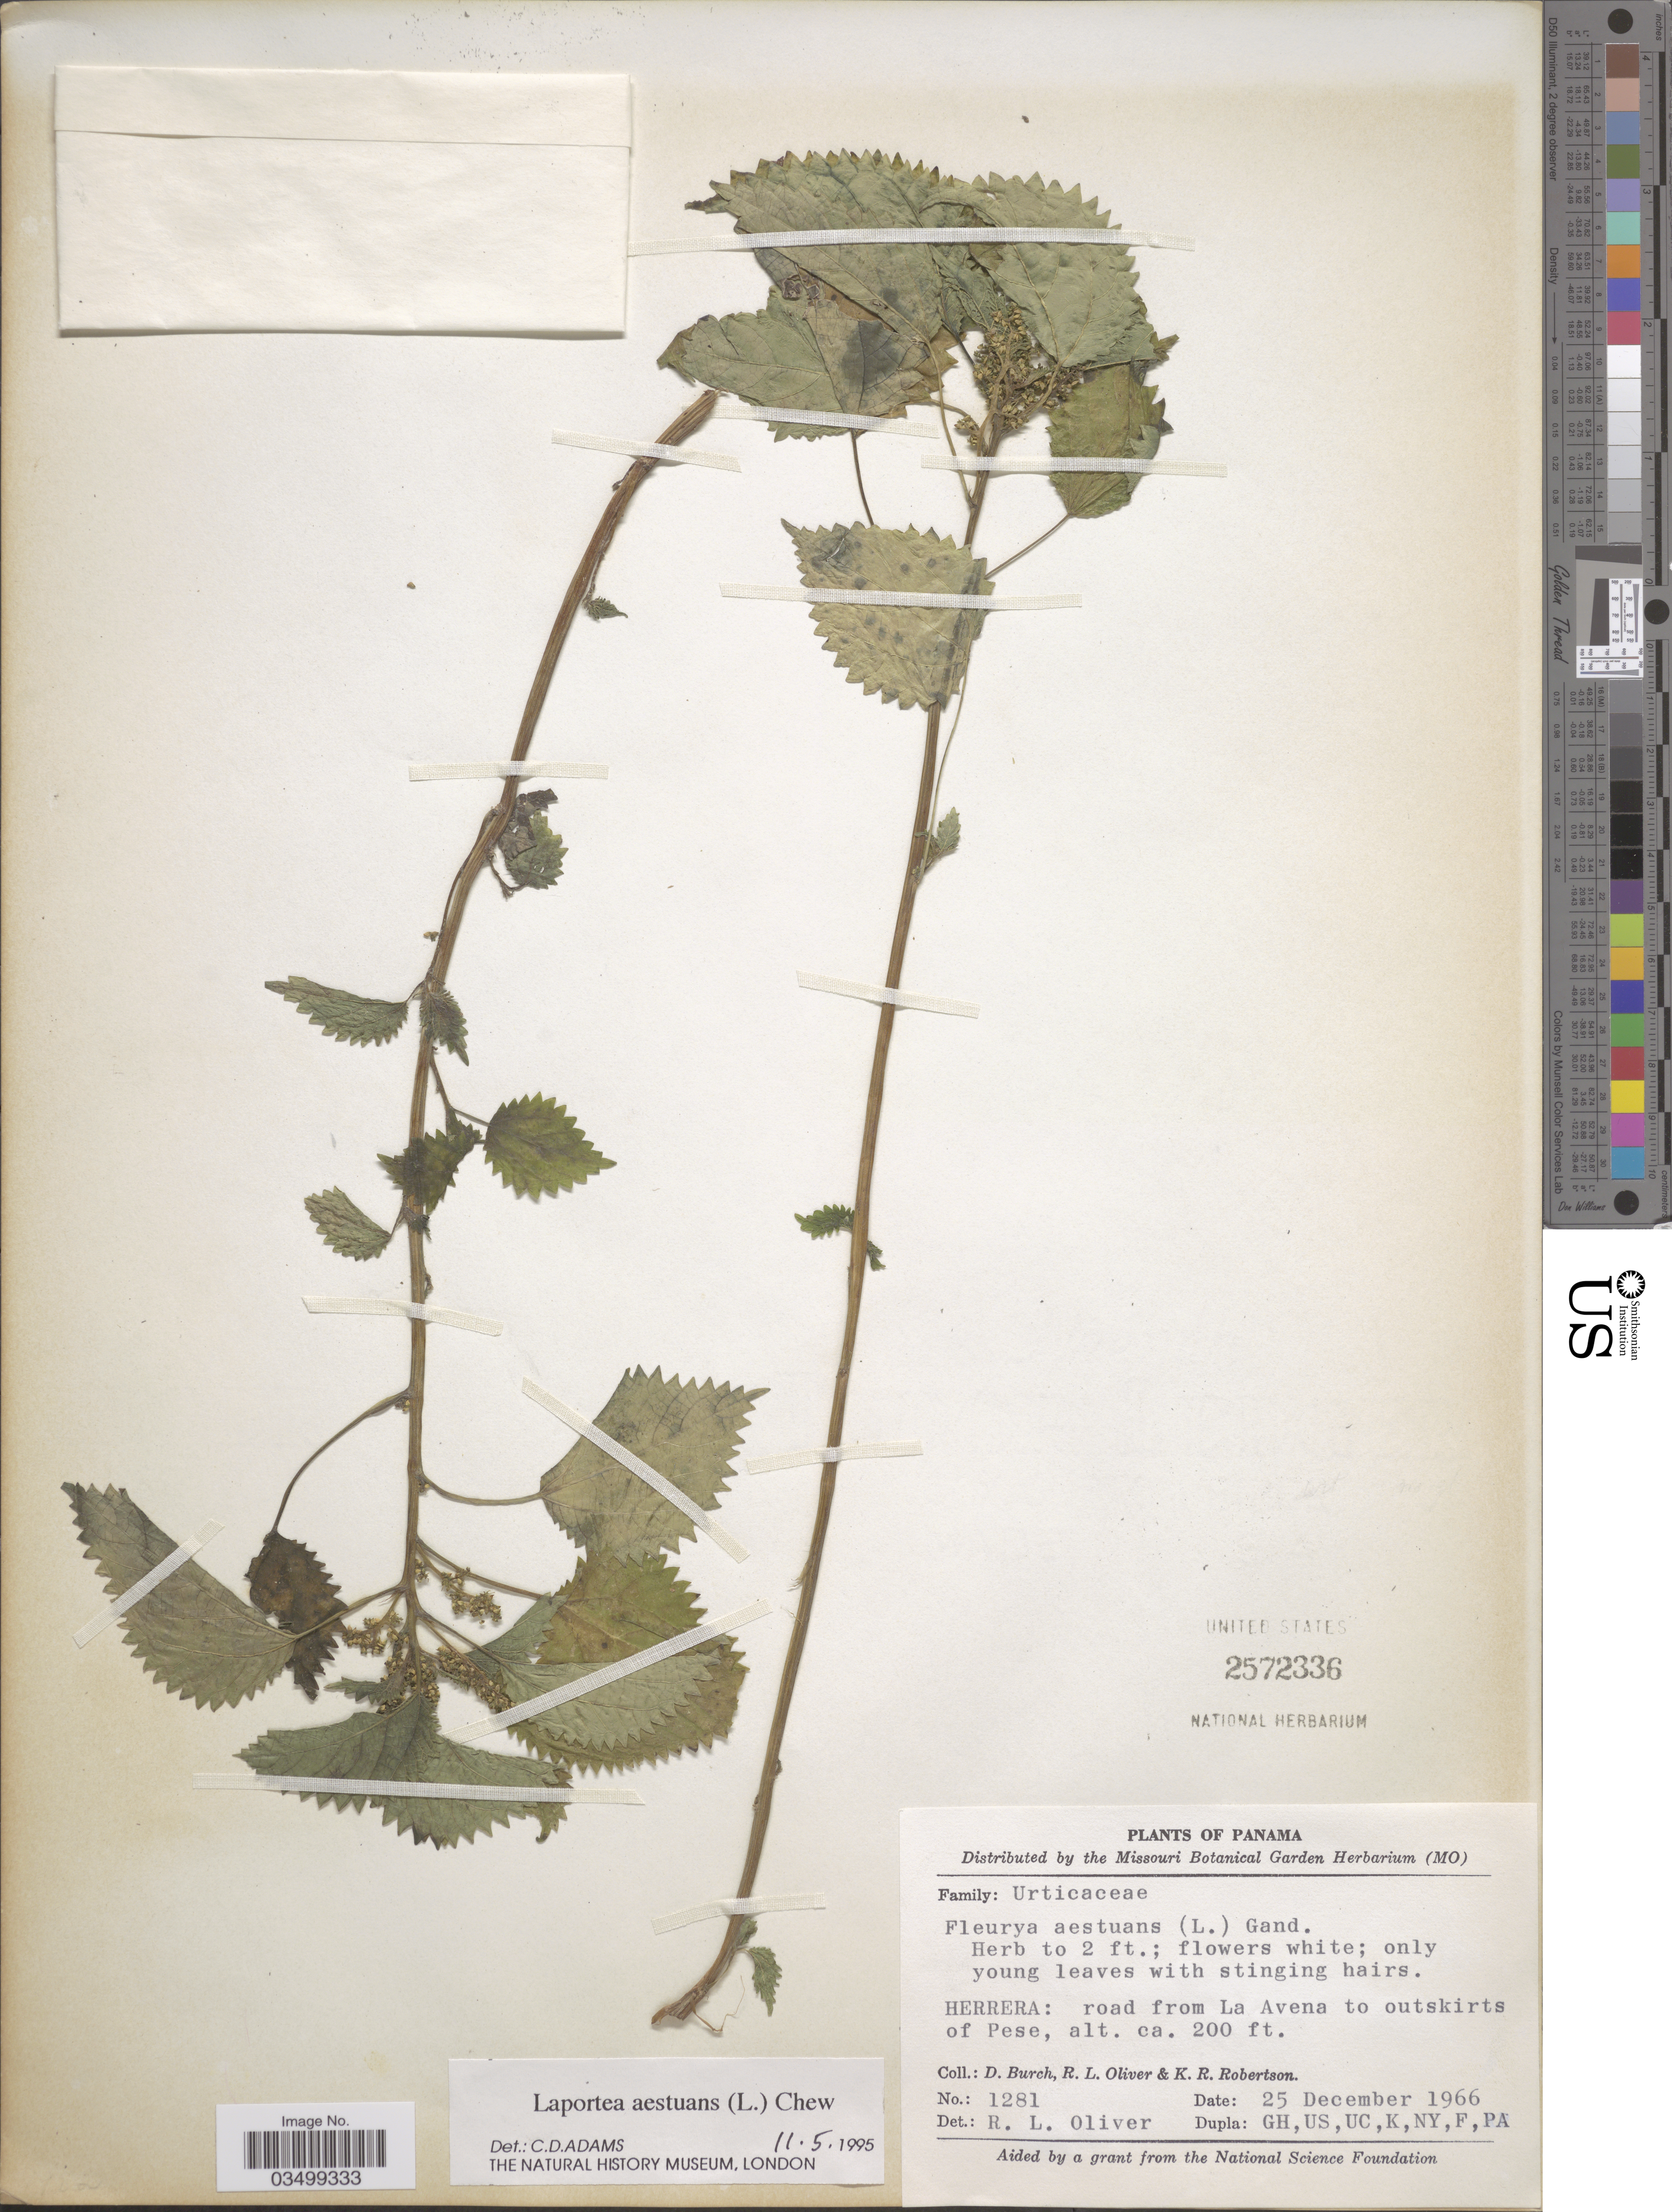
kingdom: Plantae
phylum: Tracheophyta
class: Magnoliopsida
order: Rosales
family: Urticaceae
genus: Laportea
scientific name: Laportea aestuans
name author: (L.) Chew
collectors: D. Burch, R. Oliver & K. Robertson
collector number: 1281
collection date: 1966-12-25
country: Panama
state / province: Herrera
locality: Road from La Avena to outskirts of Pese.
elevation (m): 61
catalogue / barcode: US 2572336